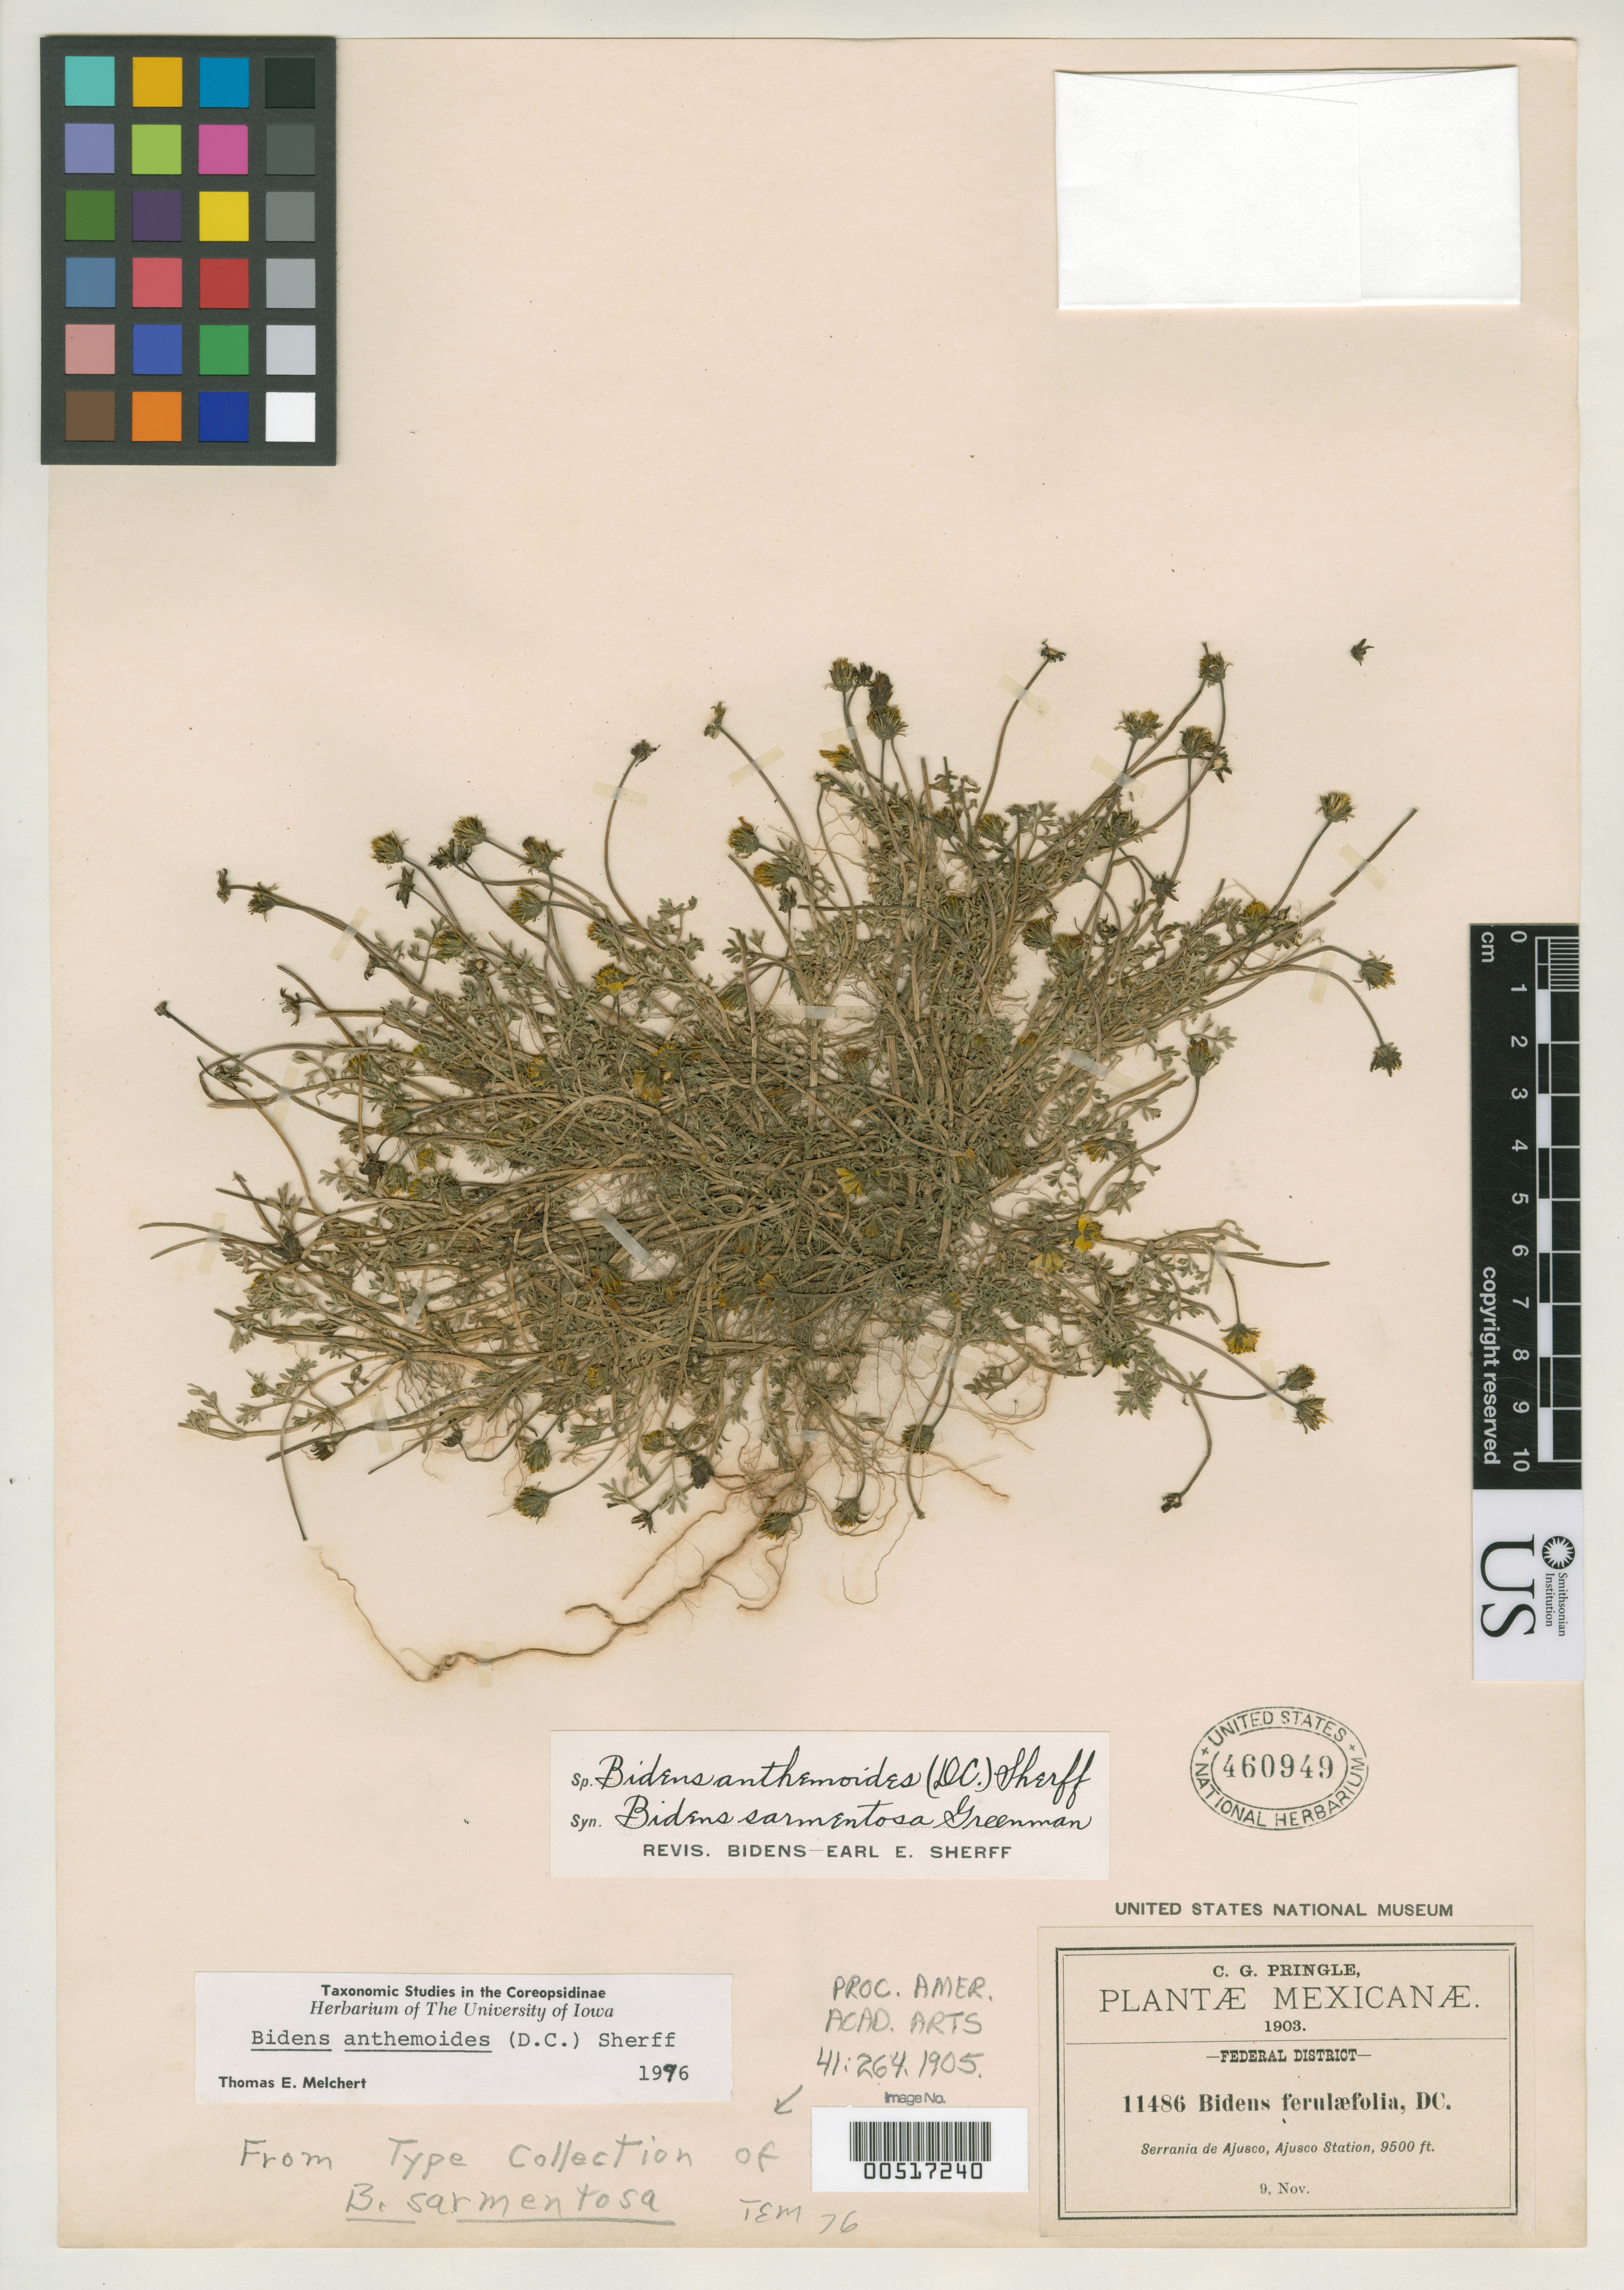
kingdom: Plantae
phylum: Tracheophyta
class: Magnoliopsida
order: Asterales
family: Asteraceae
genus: Bidens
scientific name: Bidens sarmentosa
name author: Greenm.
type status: Isotype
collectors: C. G. Pringle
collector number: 11486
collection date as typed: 09 Nov 1903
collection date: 1903-11-09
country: Mexico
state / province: Distrito Federal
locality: Serrania de Ajusco, Ajusco Station.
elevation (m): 2896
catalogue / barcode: US 460949